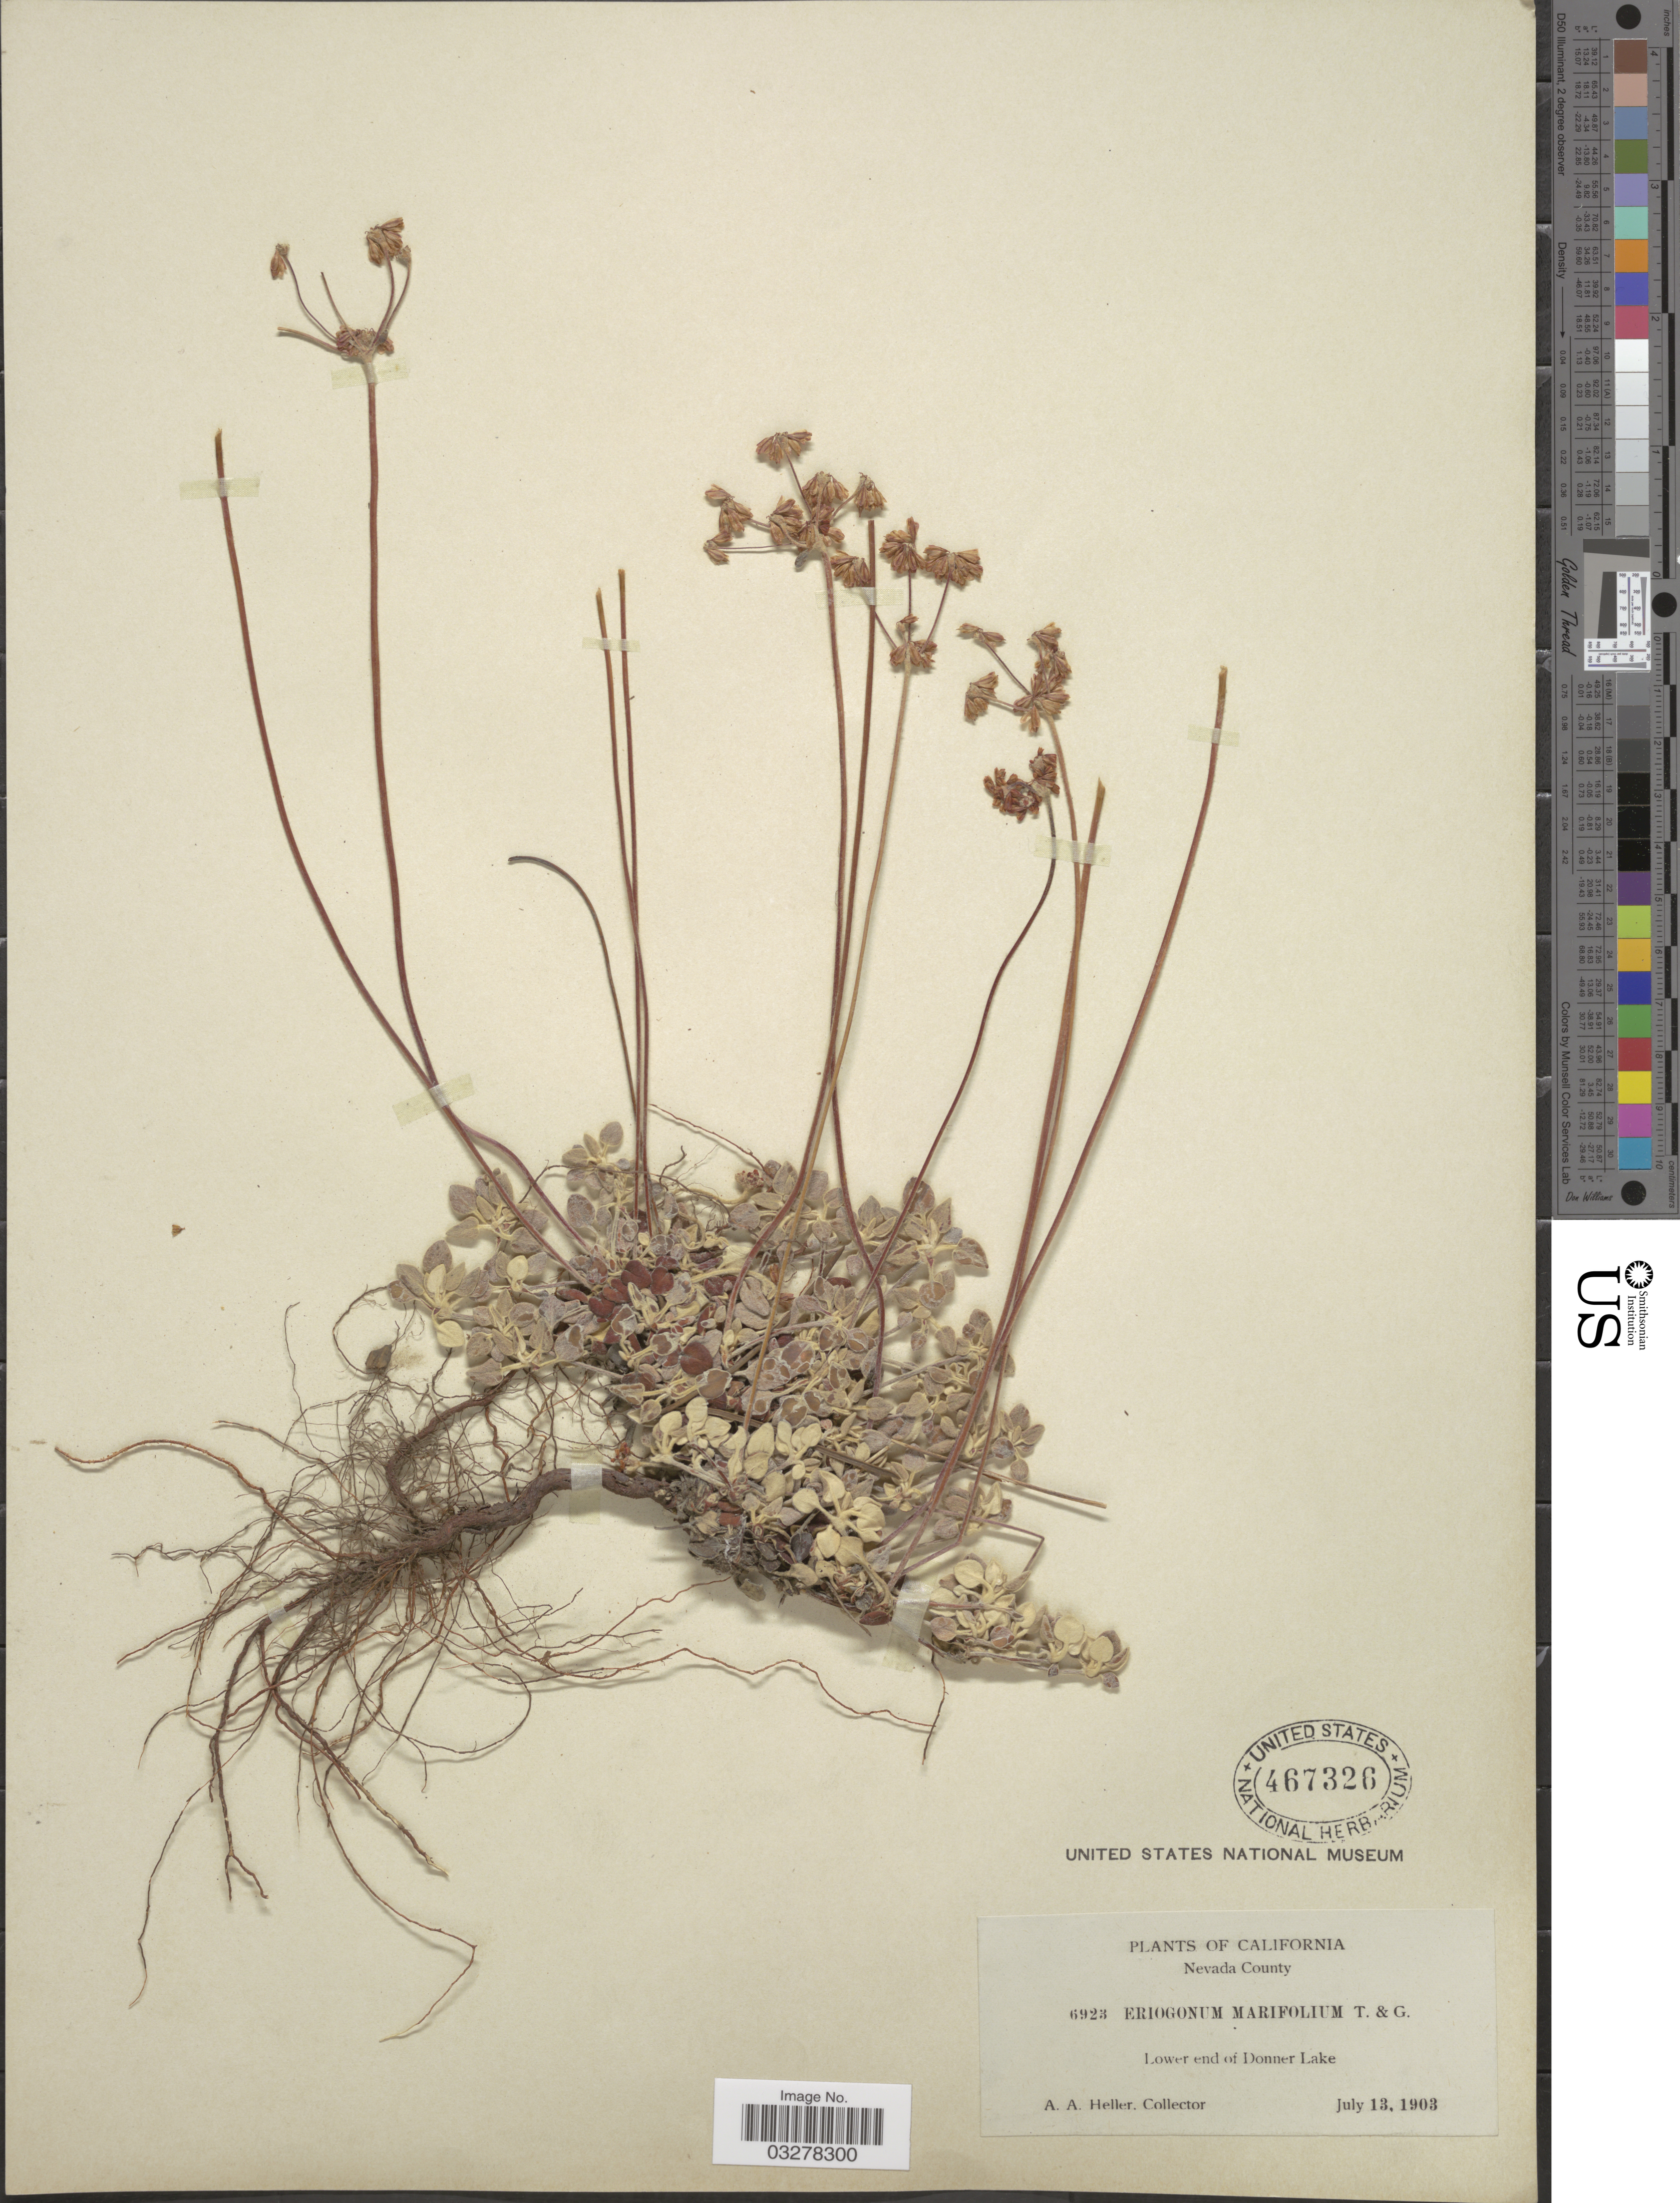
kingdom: Plantae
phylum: Tracheophyta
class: Magnoliopsida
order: Caryophyllales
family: Polygonaceae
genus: Eriogonum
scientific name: Eriogonum marifolium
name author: Torr. & A. Gray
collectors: A. A. Heller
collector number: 6923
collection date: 1903-07-13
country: United States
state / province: California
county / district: Nevada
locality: Nevada County. Lower end of Donner Lake.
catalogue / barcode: US 467326